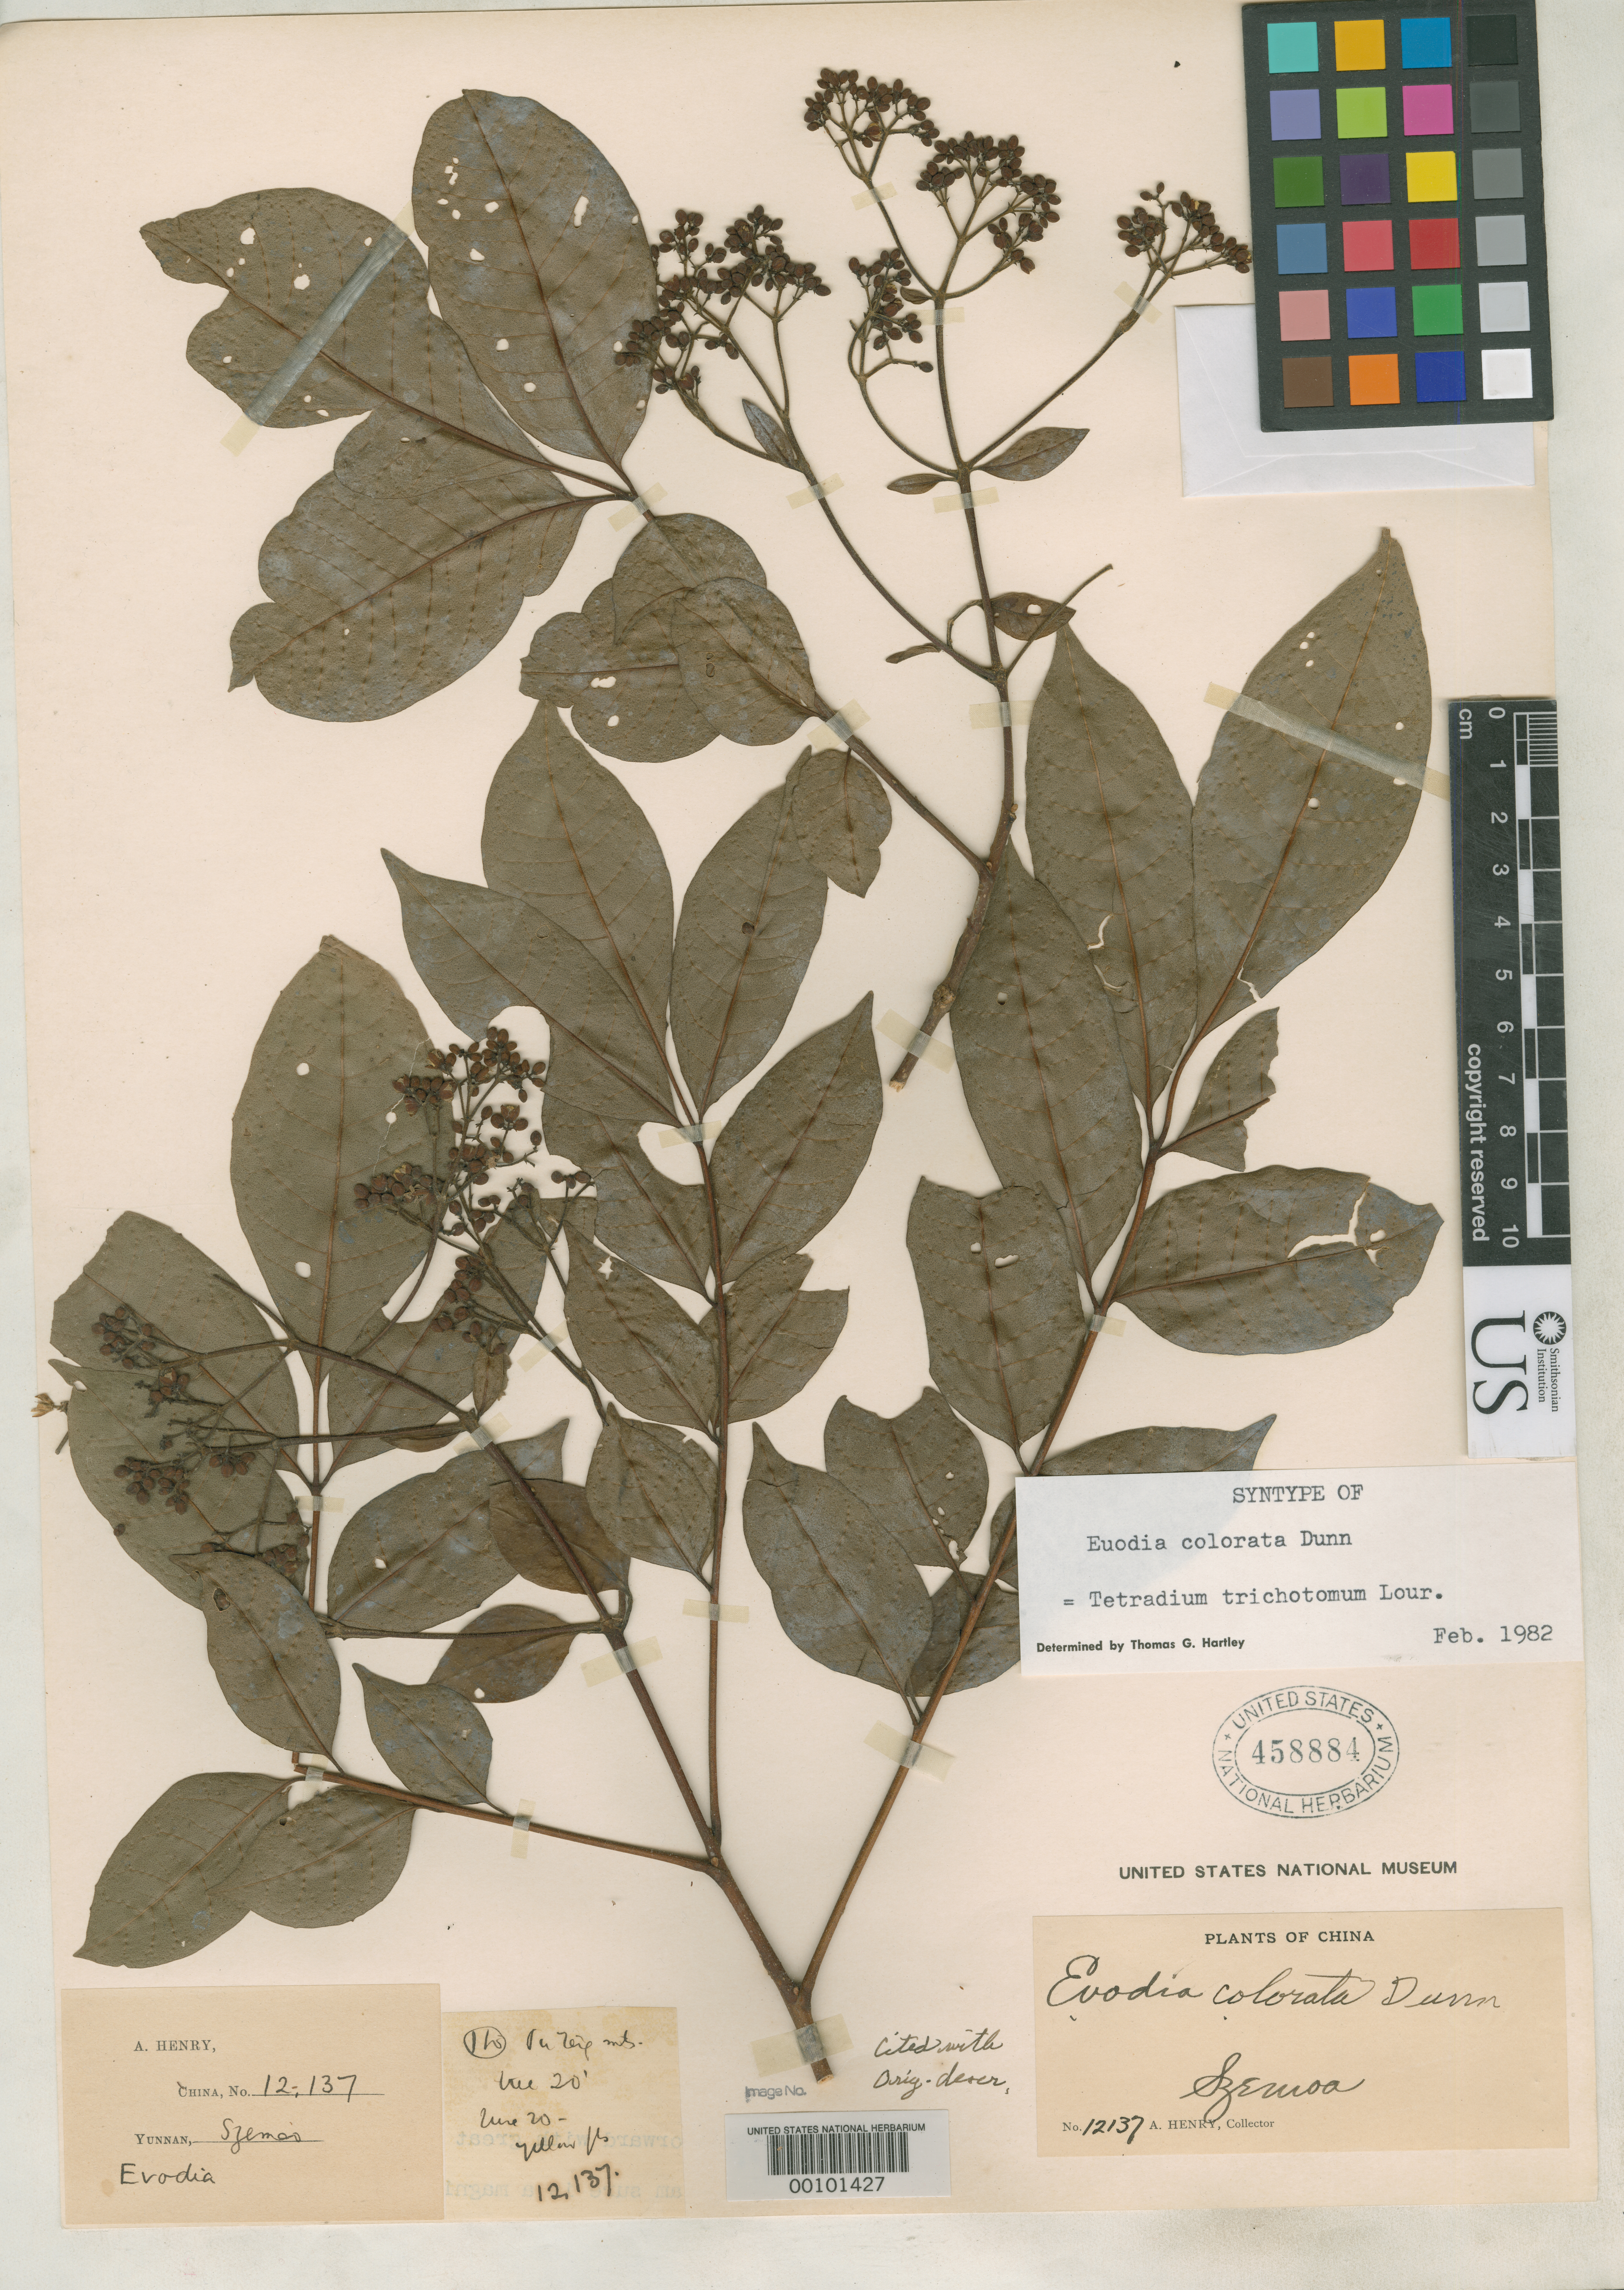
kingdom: Plantae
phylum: Tracheophyta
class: Magnoliopsida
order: Sapindales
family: Rutaceae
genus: Euodia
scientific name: Euodia colorata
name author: Dunn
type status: Isosyntype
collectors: A. Henry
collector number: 12137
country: China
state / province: Yunnan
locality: Szemoa.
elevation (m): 1524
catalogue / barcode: US 458884